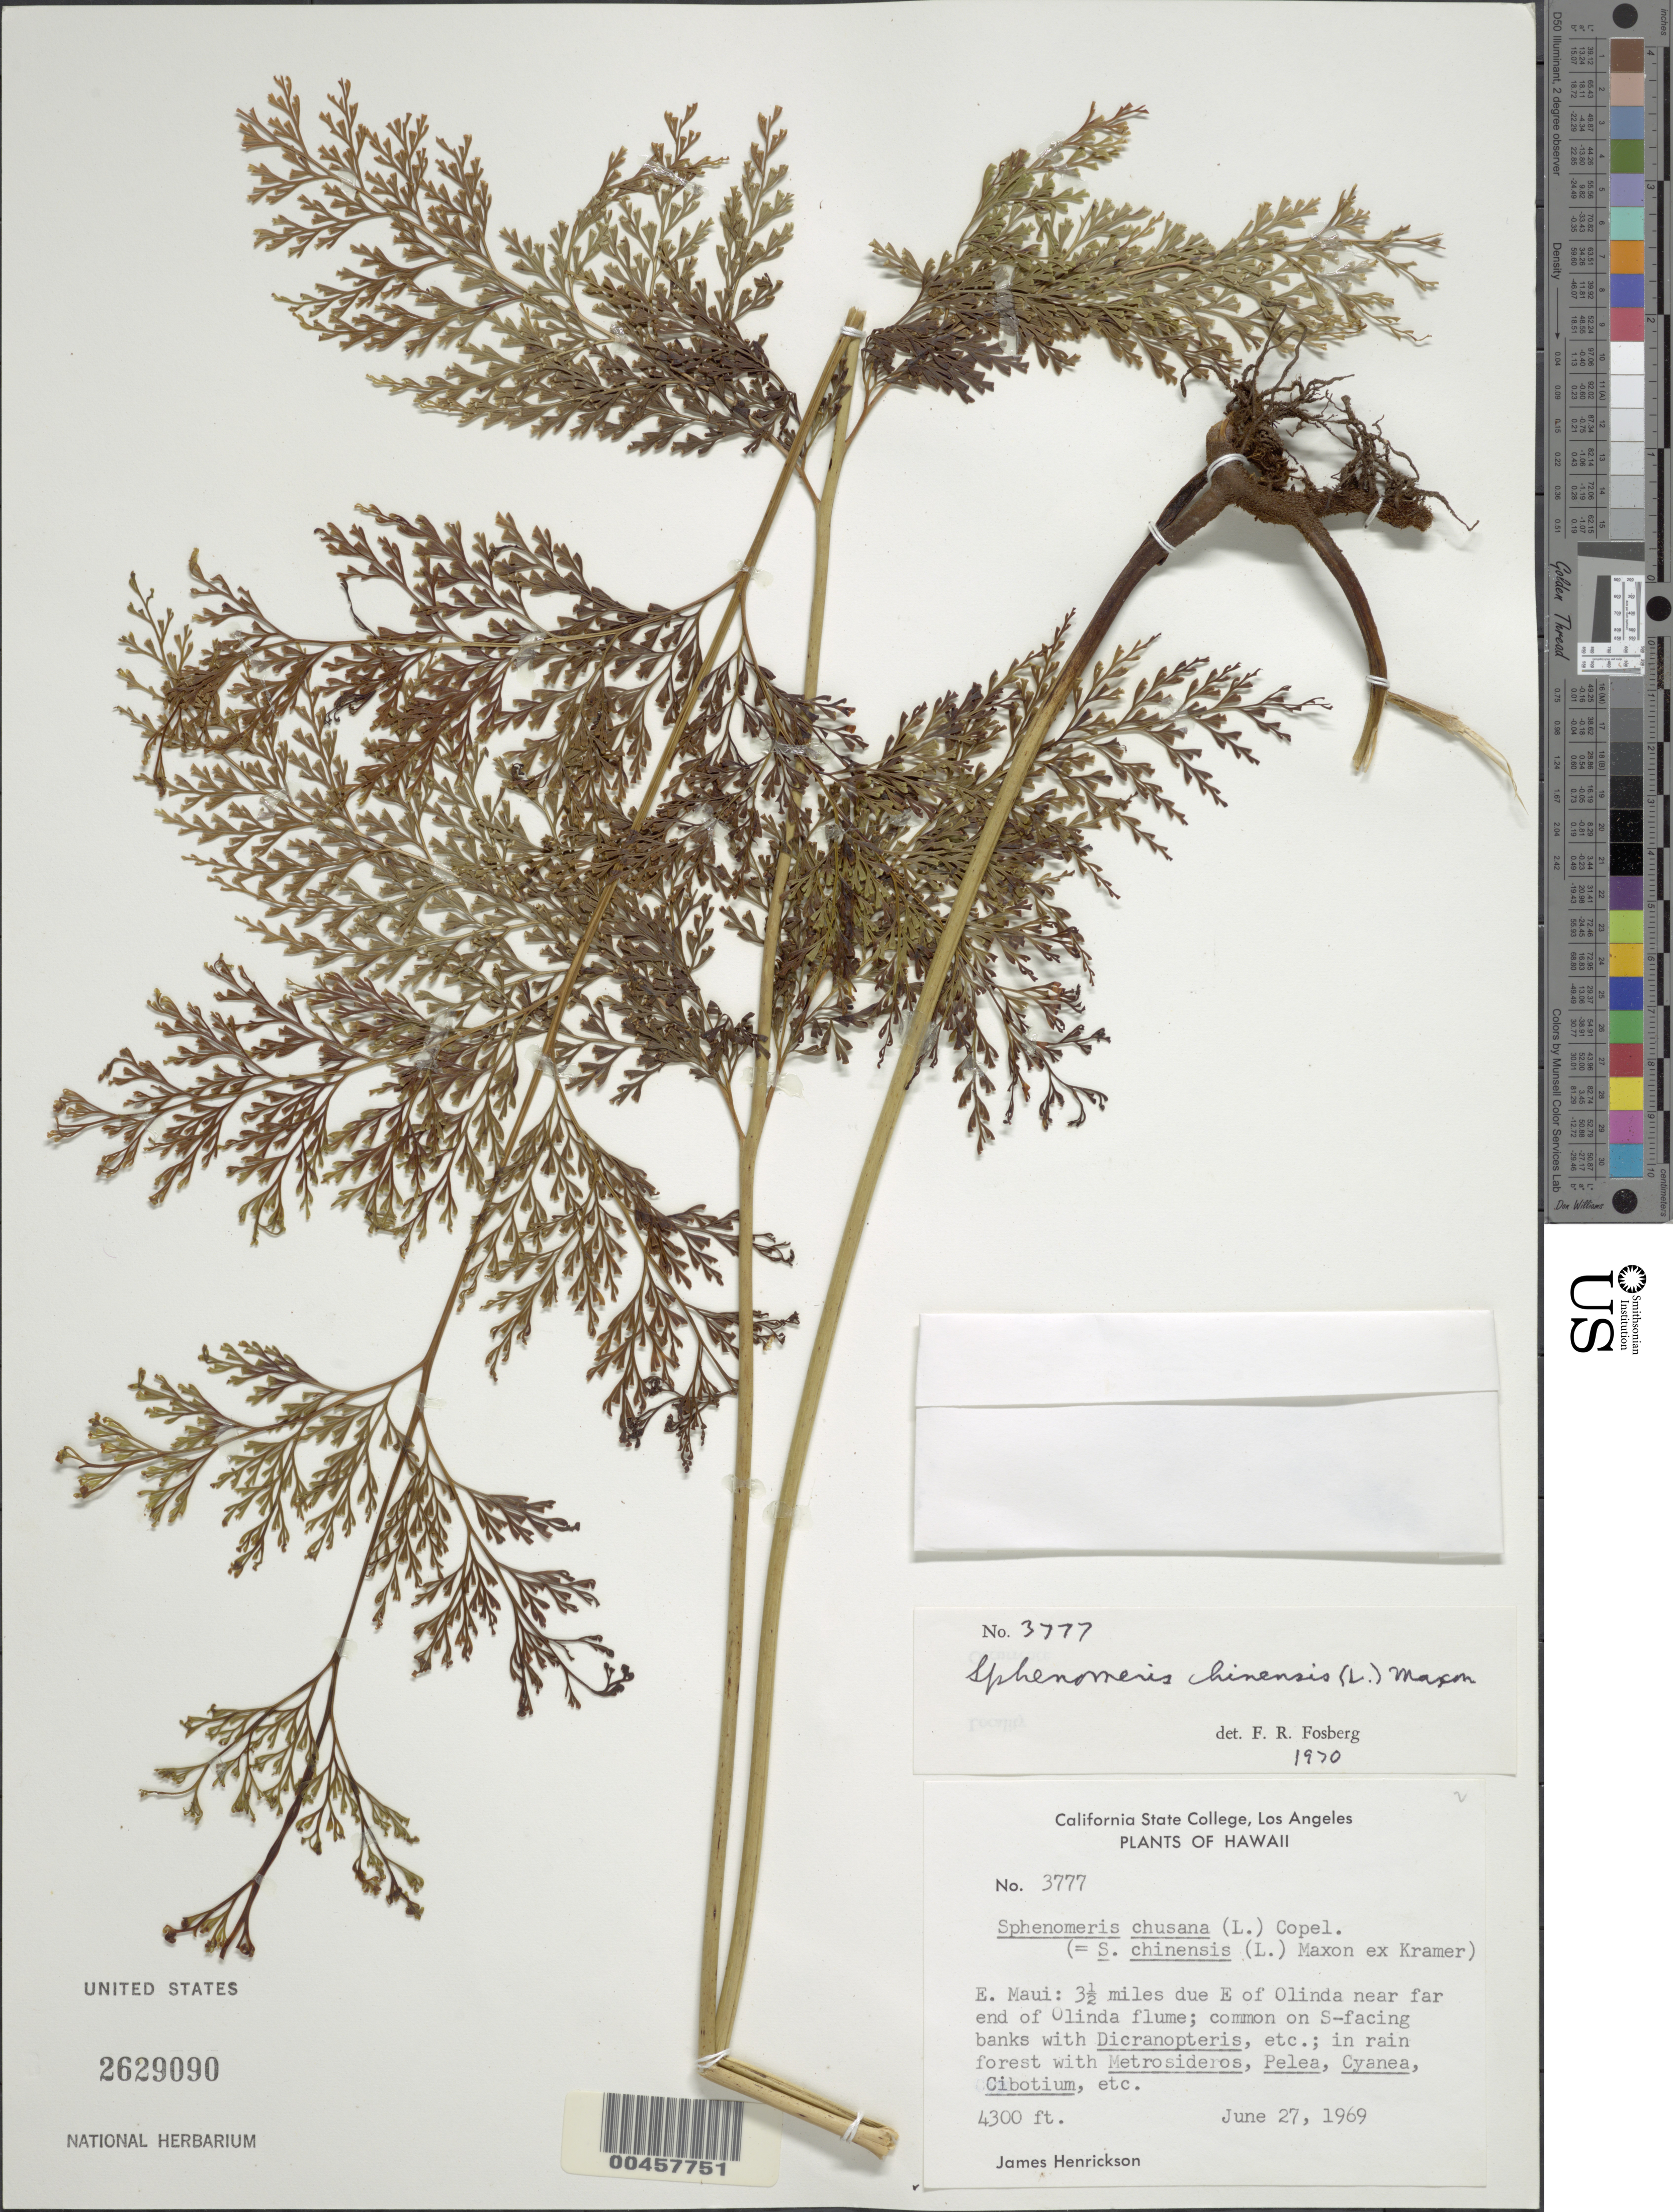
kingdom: Plantae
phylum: Tracheophyta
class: Polypodiopsida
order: Polypodiales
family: Lindsaeaceae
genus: Sphenomeris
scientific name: Sphenomeris chinensis var. chinensis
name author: (L.) Maxon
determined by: Fosberg, F. R.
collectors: J. S. Henrickson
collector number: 3777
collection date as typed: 27 Jun 1969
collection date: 1969-06-27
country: United States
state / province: Hawaii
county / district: Maui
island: Maui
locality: E. Maui: 3.5 miles due E of Olinda near far end of Olinda flume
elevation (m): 1311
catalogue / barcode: US 2629090